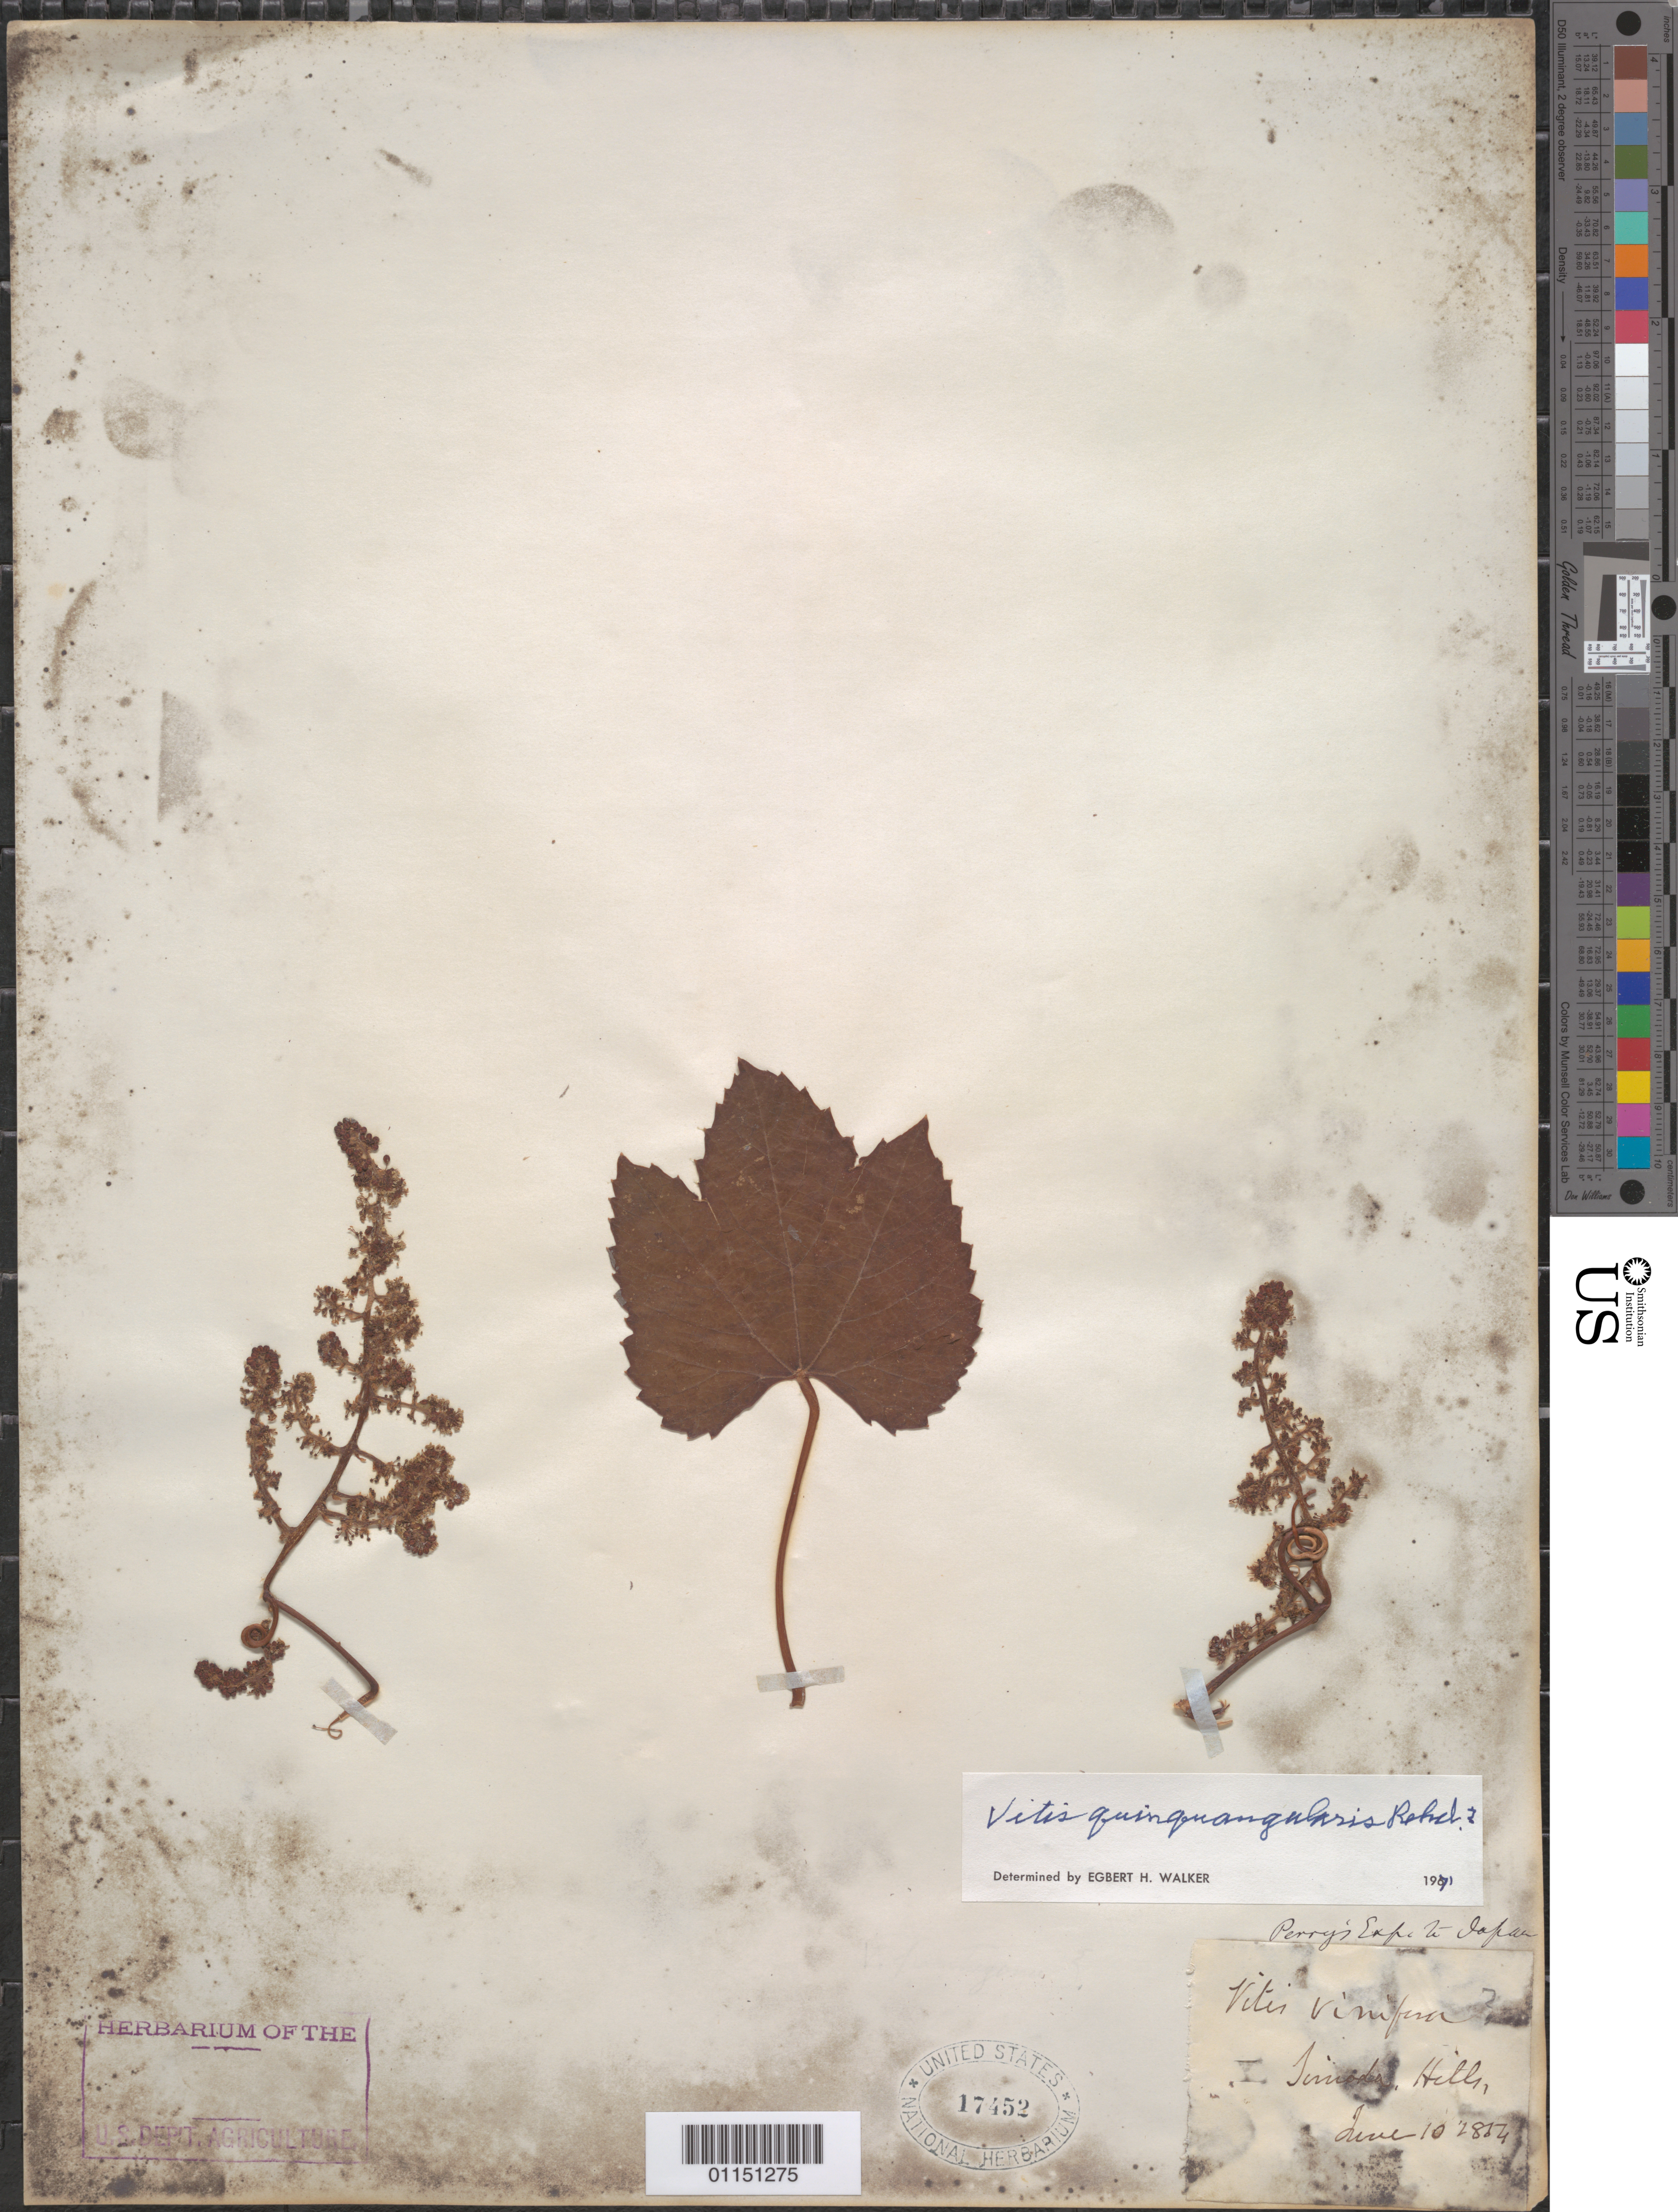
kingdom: Plantae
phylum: Tracheophyta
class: Magnoliopsida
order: Vitales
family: Vitaceae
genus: Vitis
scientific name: Vitis quinquangularis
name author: Rehder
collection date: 1854-06-10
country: Japan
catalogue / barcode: US 17452